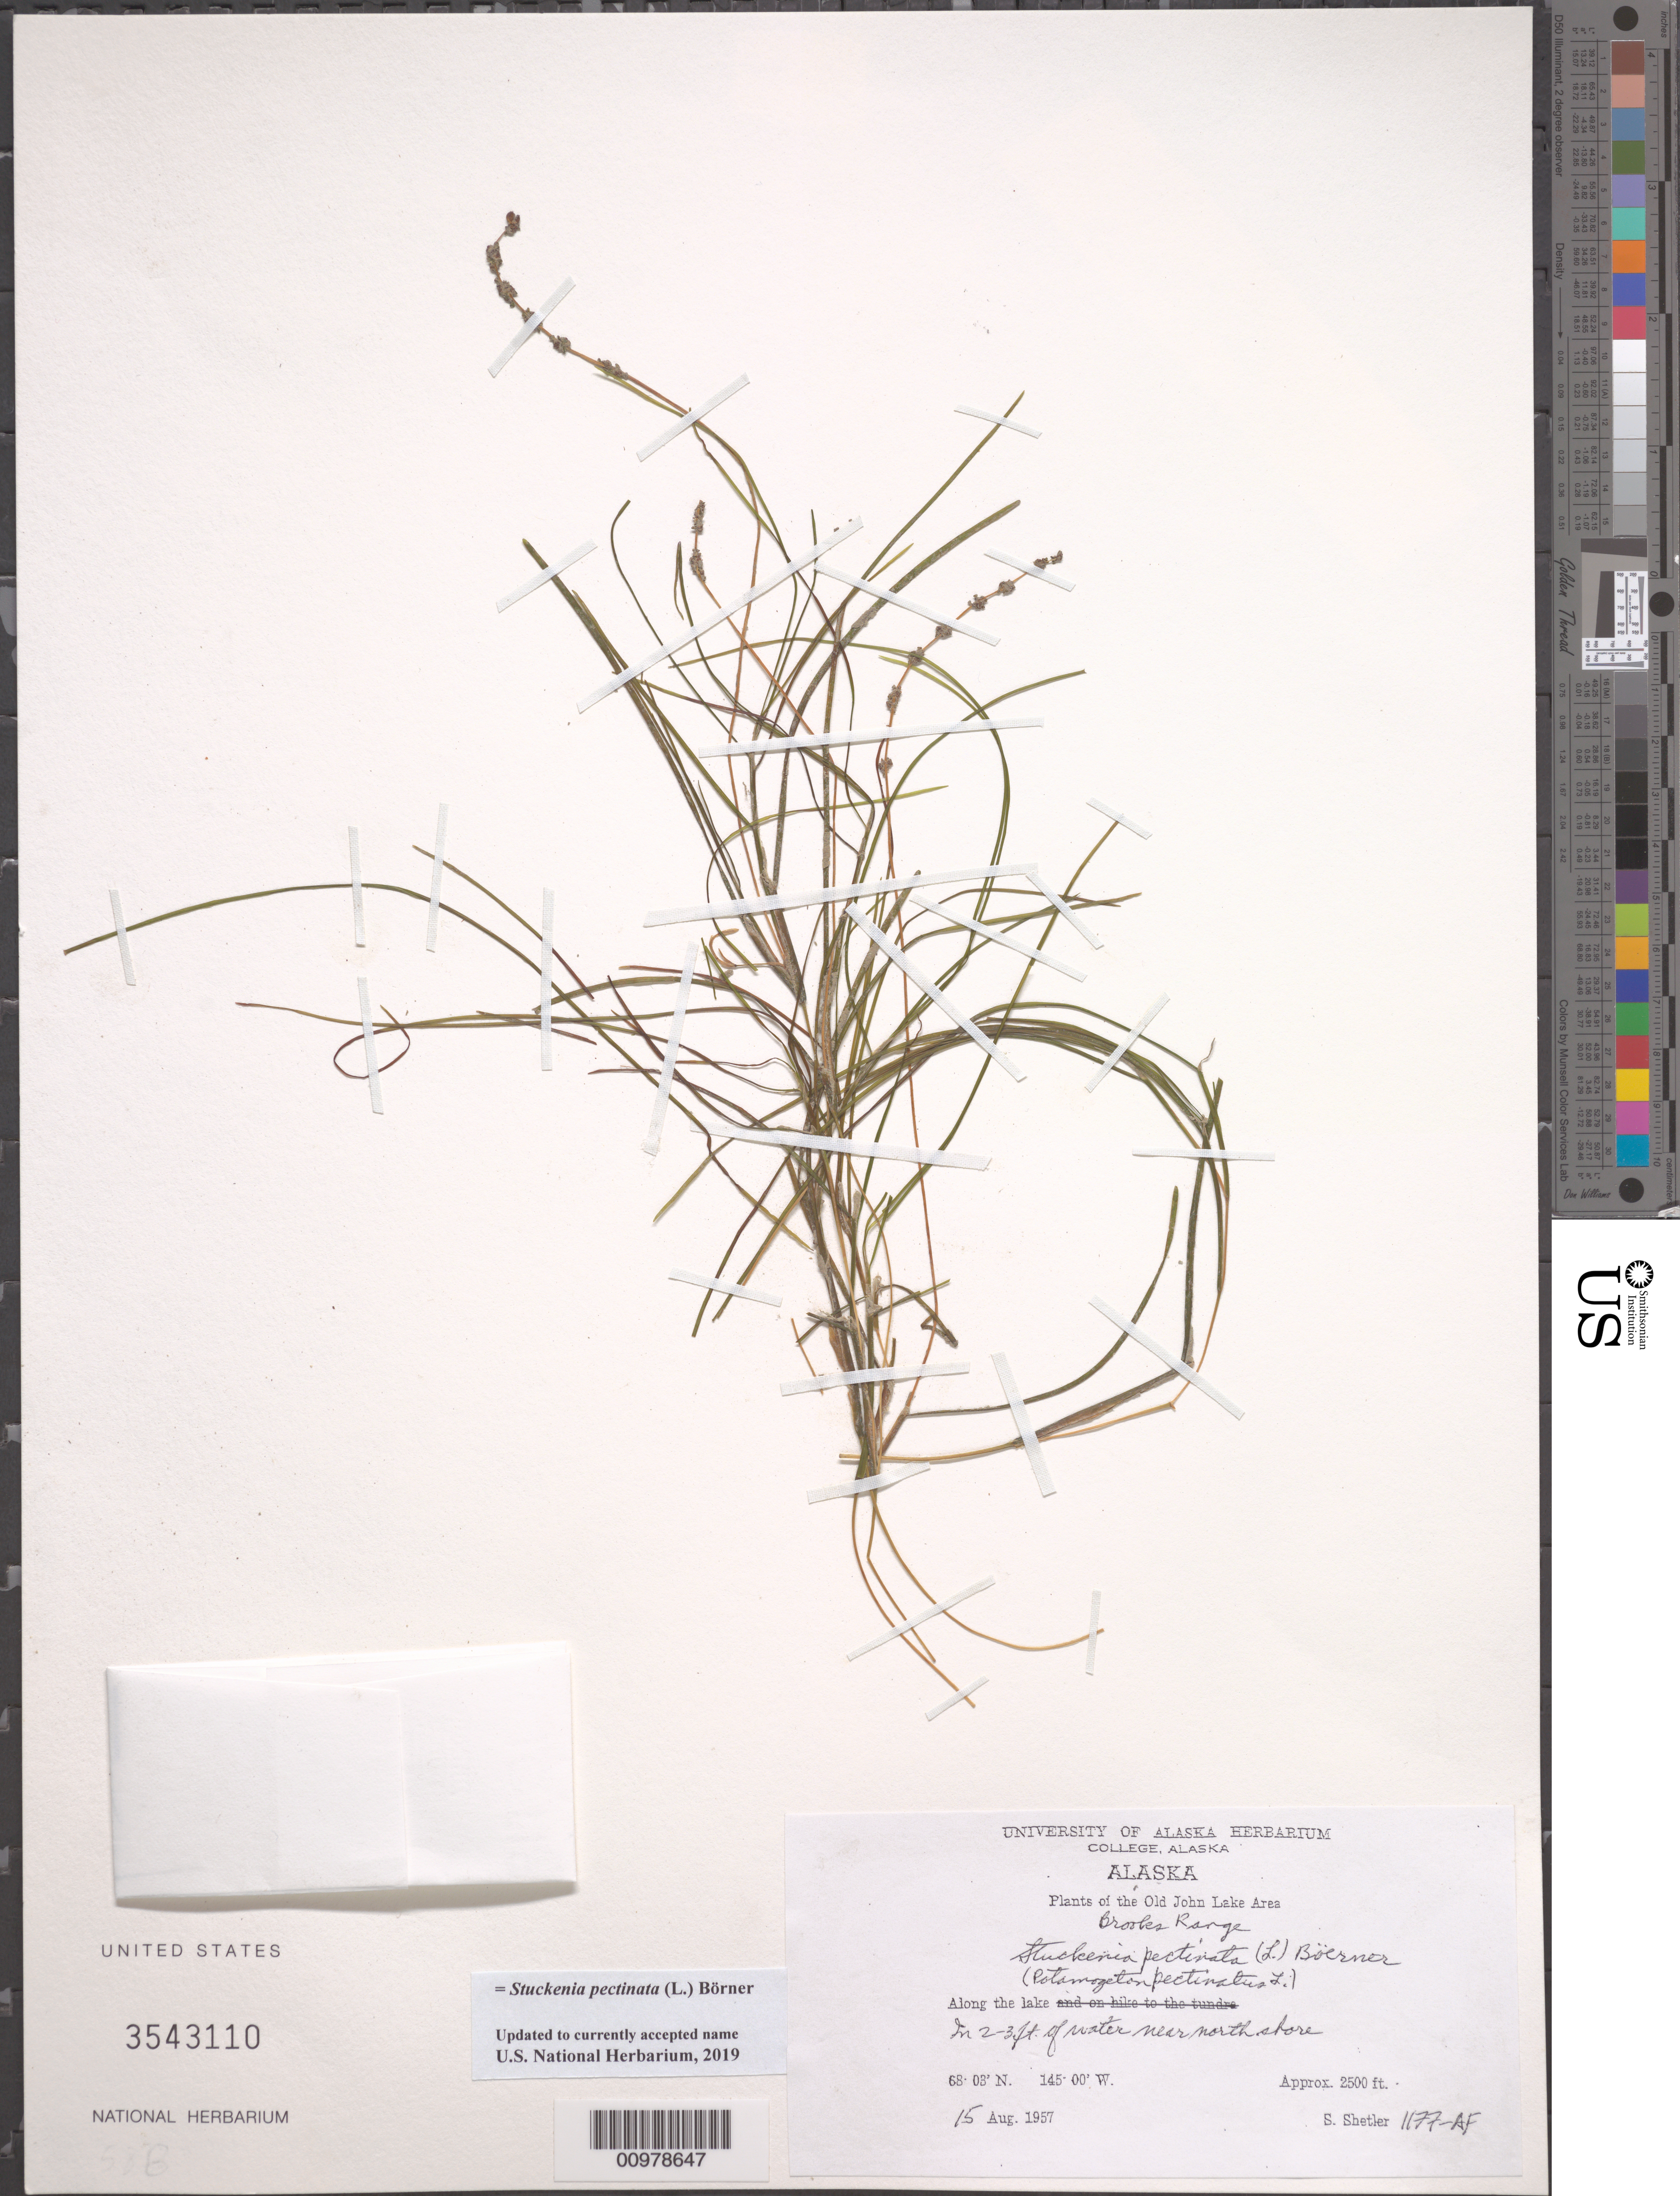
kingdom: Plantae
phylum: Tracheophyta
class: Liliopsida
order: Alismatales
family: Potamogetonaceae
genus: Stuckenia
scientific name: Stuckenia pectinata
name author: (L.) Börner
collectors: S. Shetler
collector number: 177-AF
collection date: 1957-08-15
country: United States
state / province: Alaska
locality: The Old John Lake Area. Brooks Range. Along the lake. Near north shore.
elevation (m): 762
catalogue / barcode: US 3543110